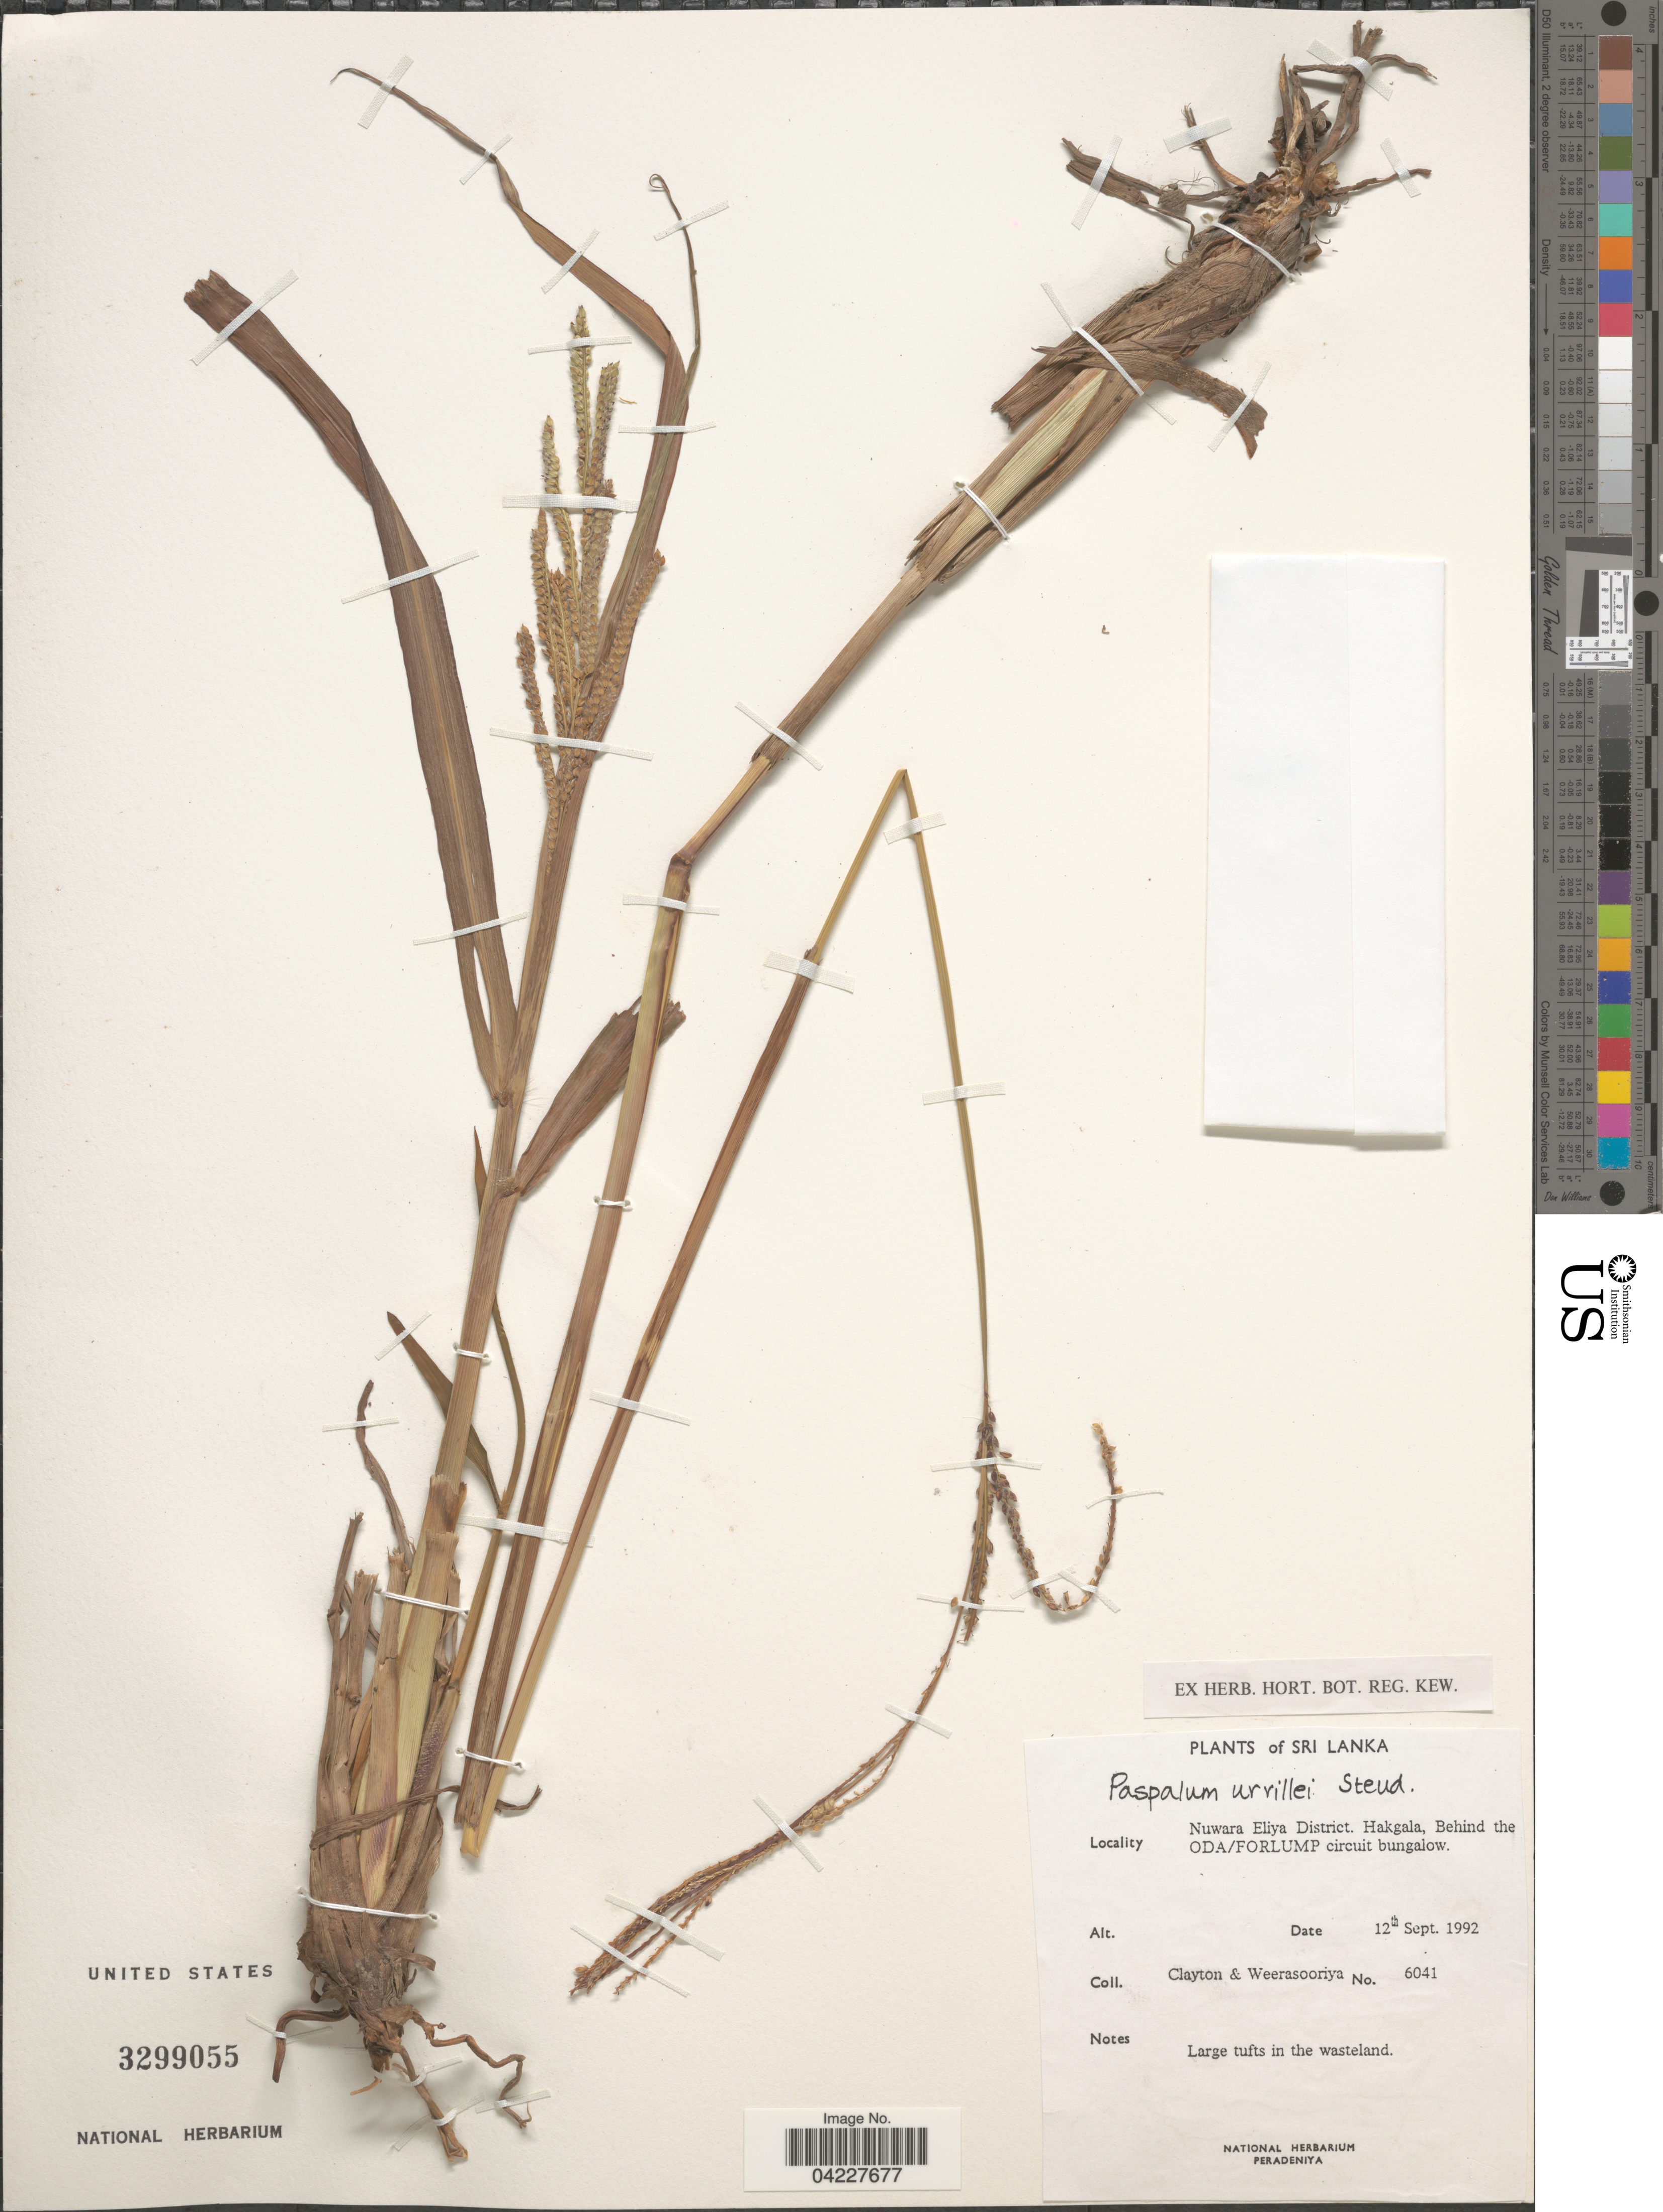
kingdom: Plantae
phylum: Tracheophyta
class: Liliopsida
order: Poales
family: Poaceae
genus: Paspalum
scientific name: Paspalum urvillei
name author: Steud.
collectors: Clayton & Weerasooriya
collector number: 6041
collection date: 1992-09-12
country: Sri Lanka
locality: Nuwara Eliya District. Hakgala, Behind the ODA/FORLUMP circuit bungalow.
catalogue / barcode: US 3299055